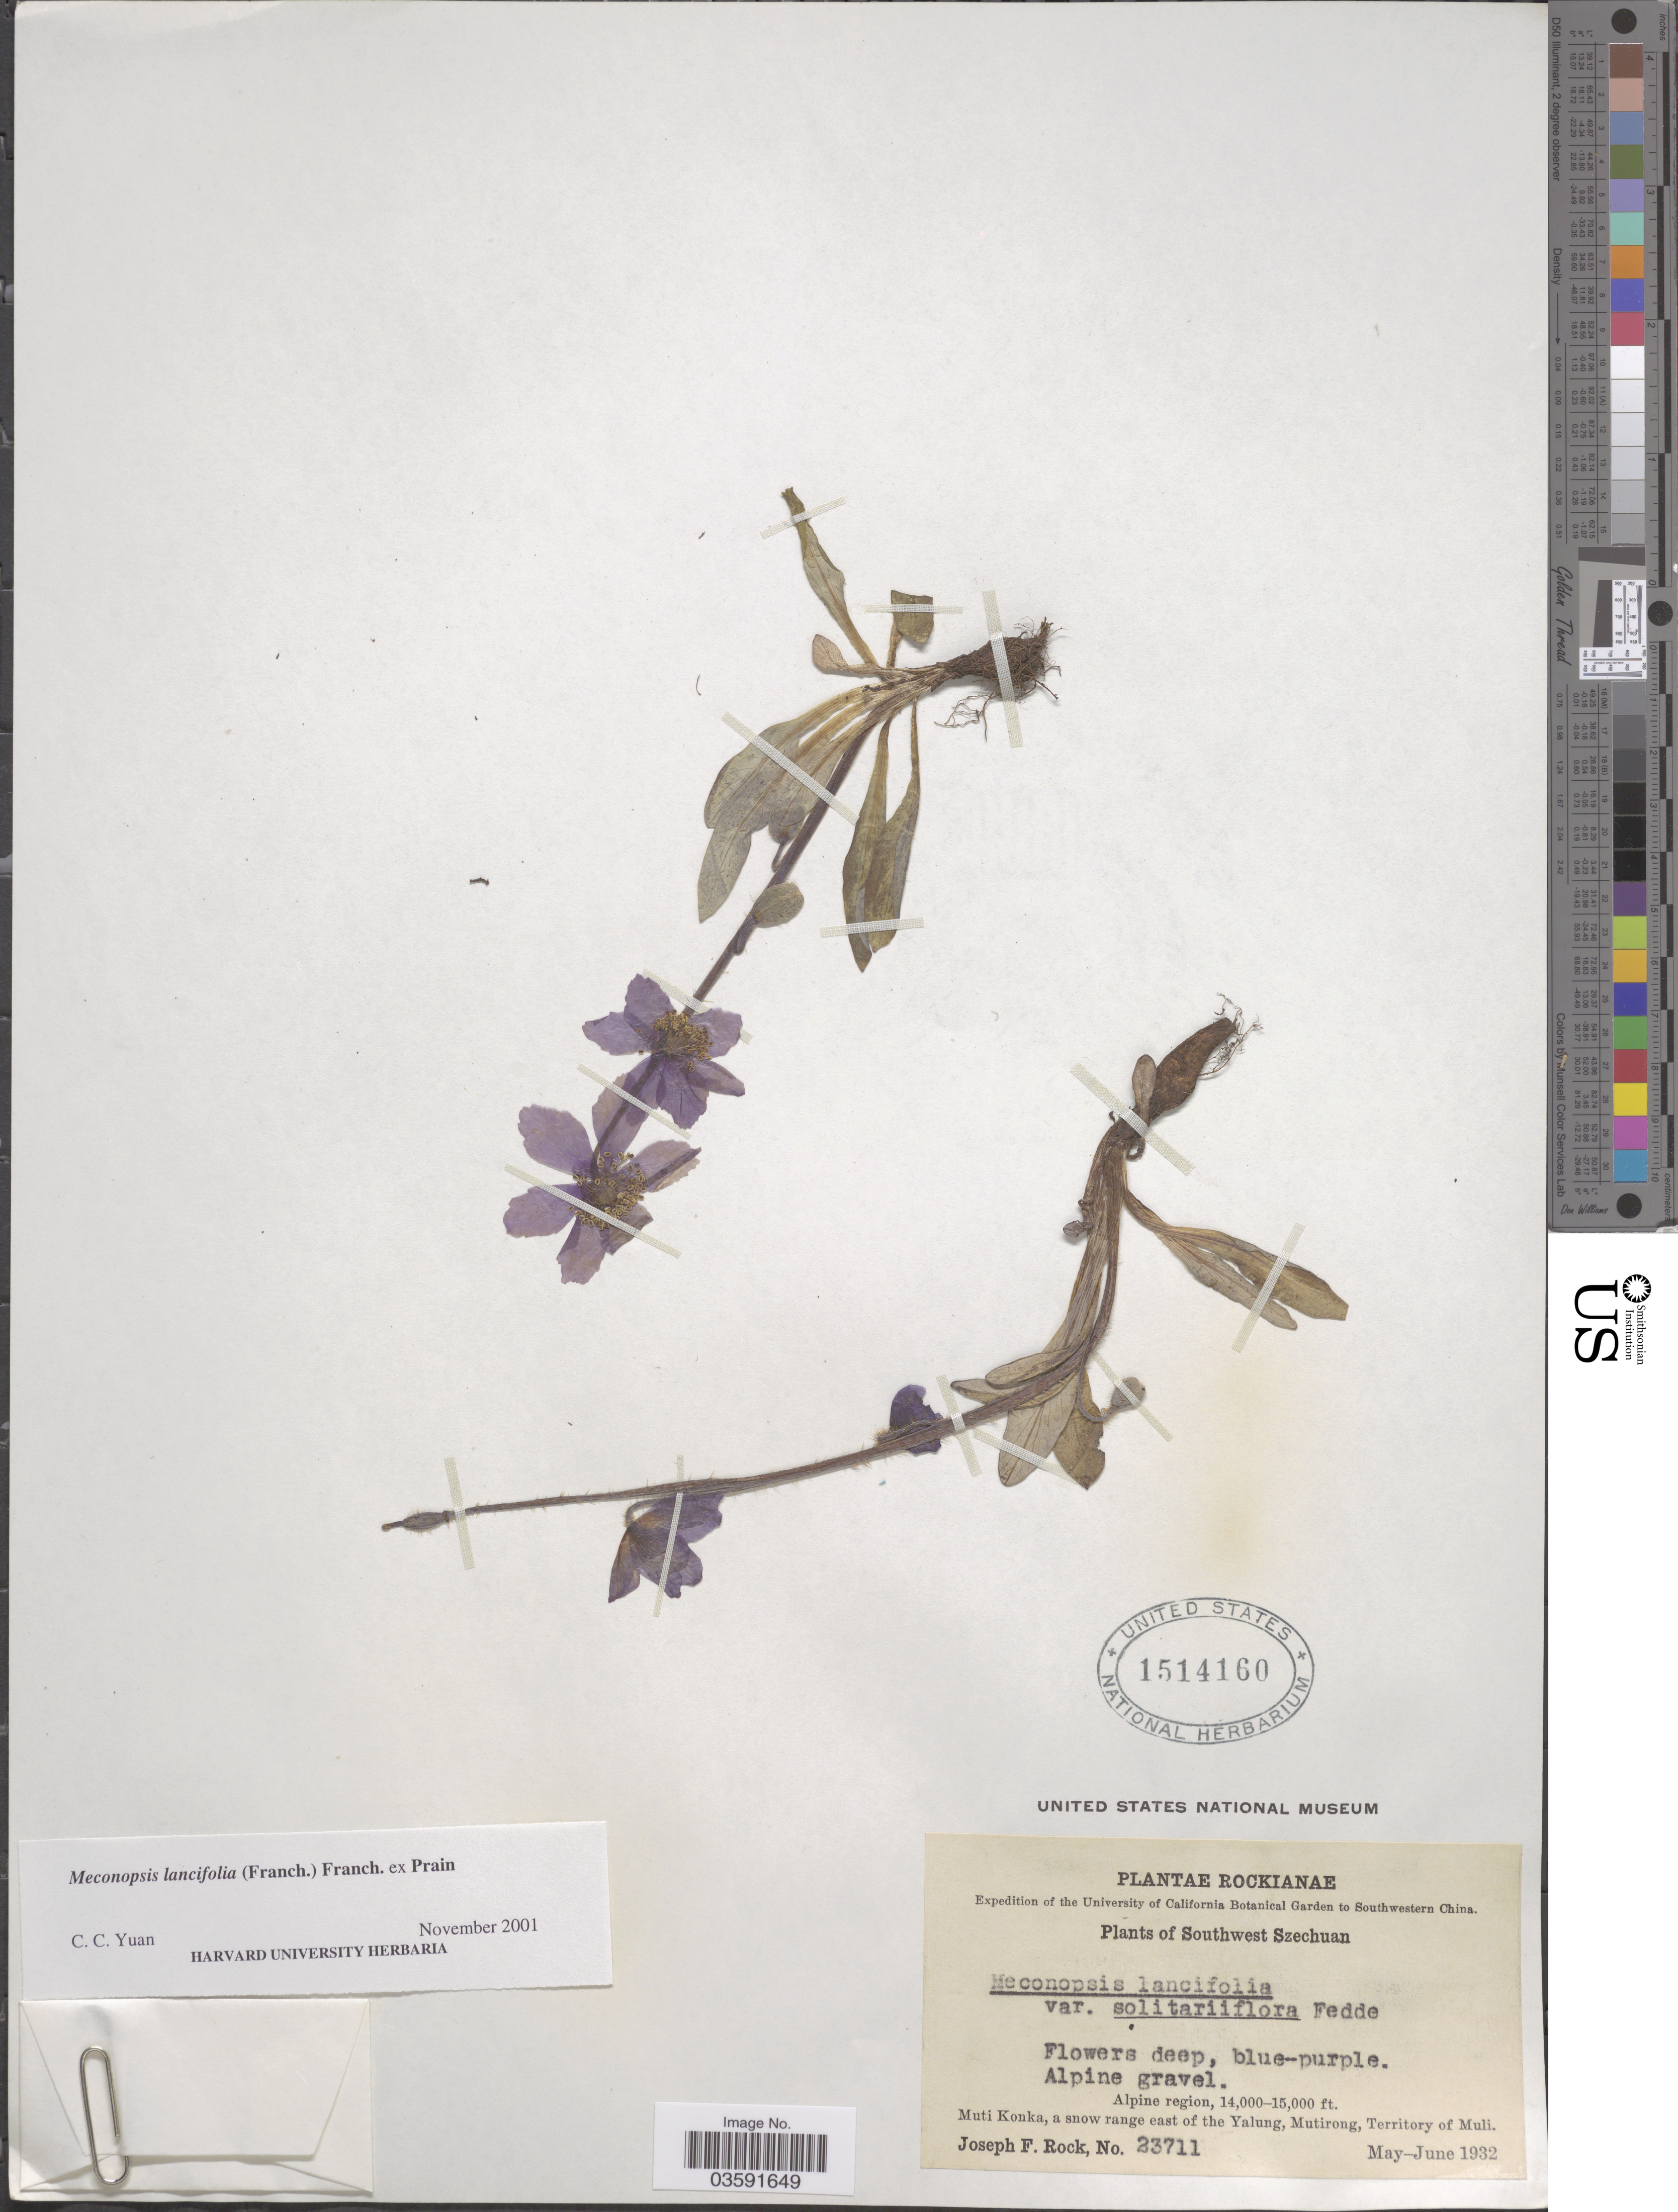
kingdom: Plantae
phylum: Tracheophyta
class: Magnoliopsida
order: Ranunculales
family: Papaveraceae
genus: Meconopsis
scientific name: Meconopsis lancifolia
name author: Franch. ex Prain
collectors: J. F. Rock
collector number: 23711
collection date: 1932-05/1932-06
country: China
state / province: Sichuan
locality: Southwestern China. Southwest Szechuan. Alpine region. Muti Konka, a snow range east of the Yalung, Mutirong, Territory of Muli.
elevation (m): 4267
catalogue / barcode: US 1514160